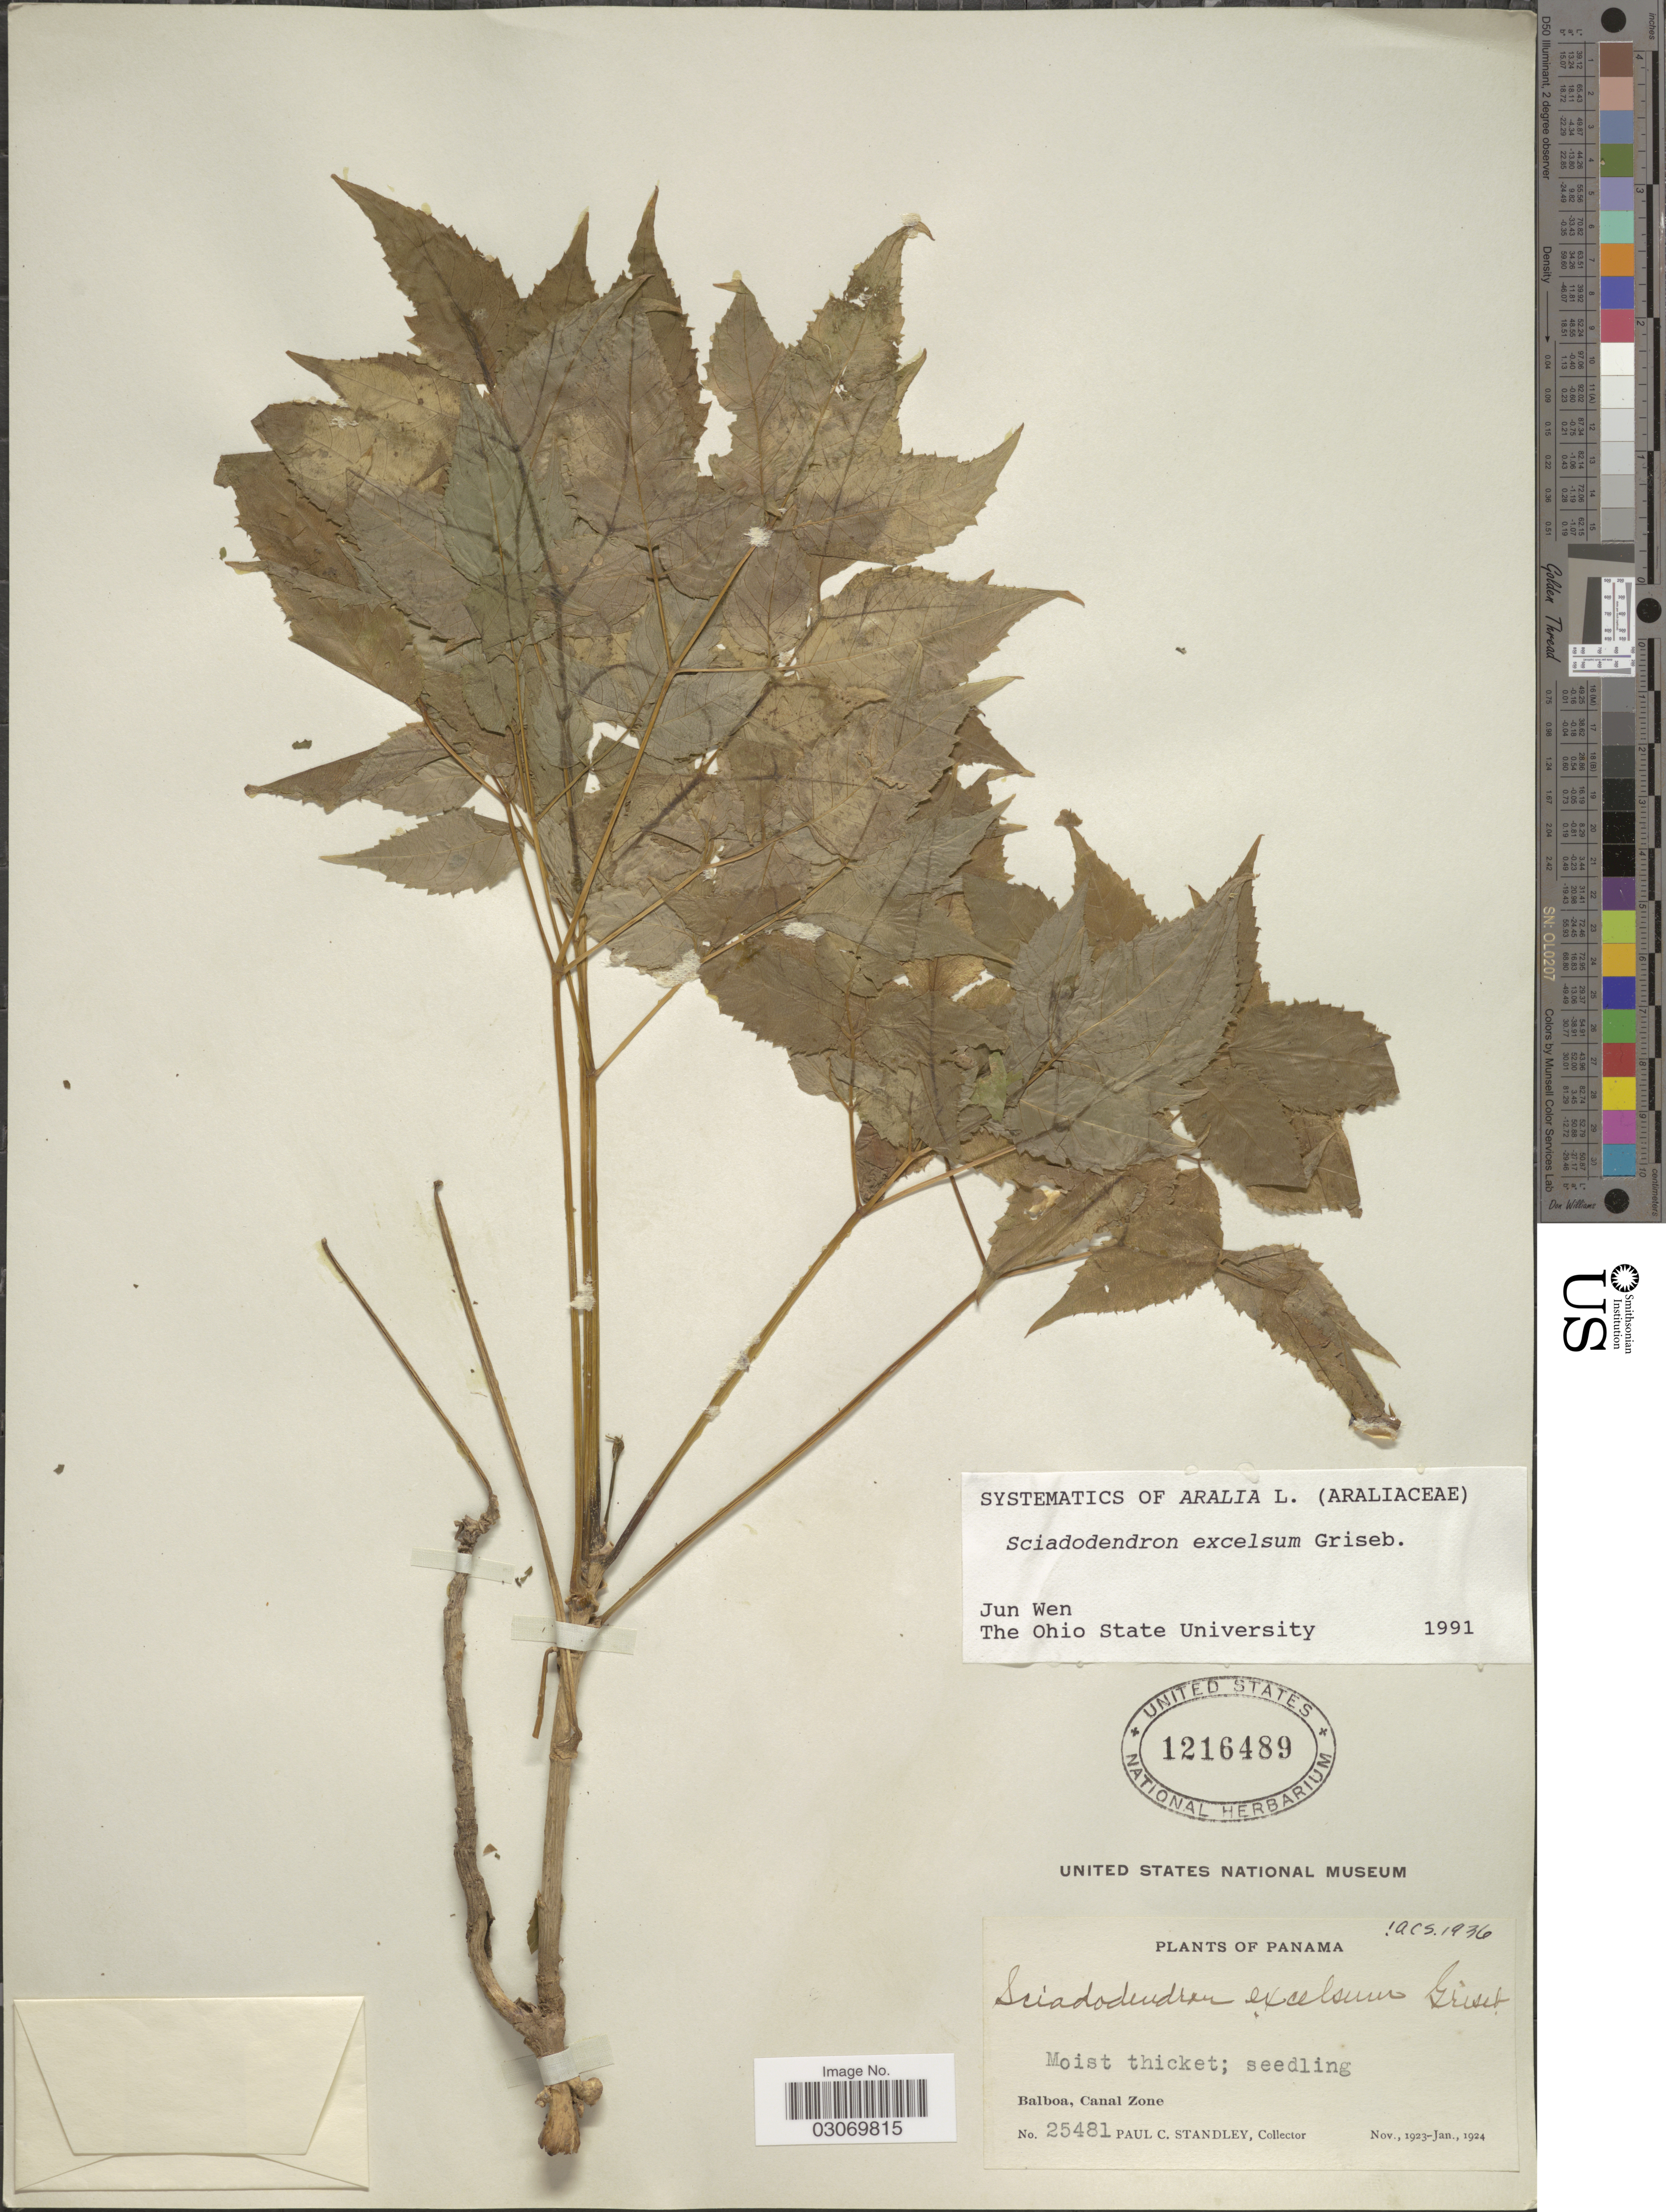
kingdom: Plantae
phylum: Tracheophyta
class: Magnoliopsida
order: Apiales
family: Araliaceae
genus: Sciadodendron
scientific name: Sciadodendron sp.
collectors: P. C. Standley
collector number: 25481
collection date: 1923-11/1924-01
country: Panama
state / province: Colón / Panamá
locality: Balboa, Canal Zone.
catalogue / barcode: US 1216489